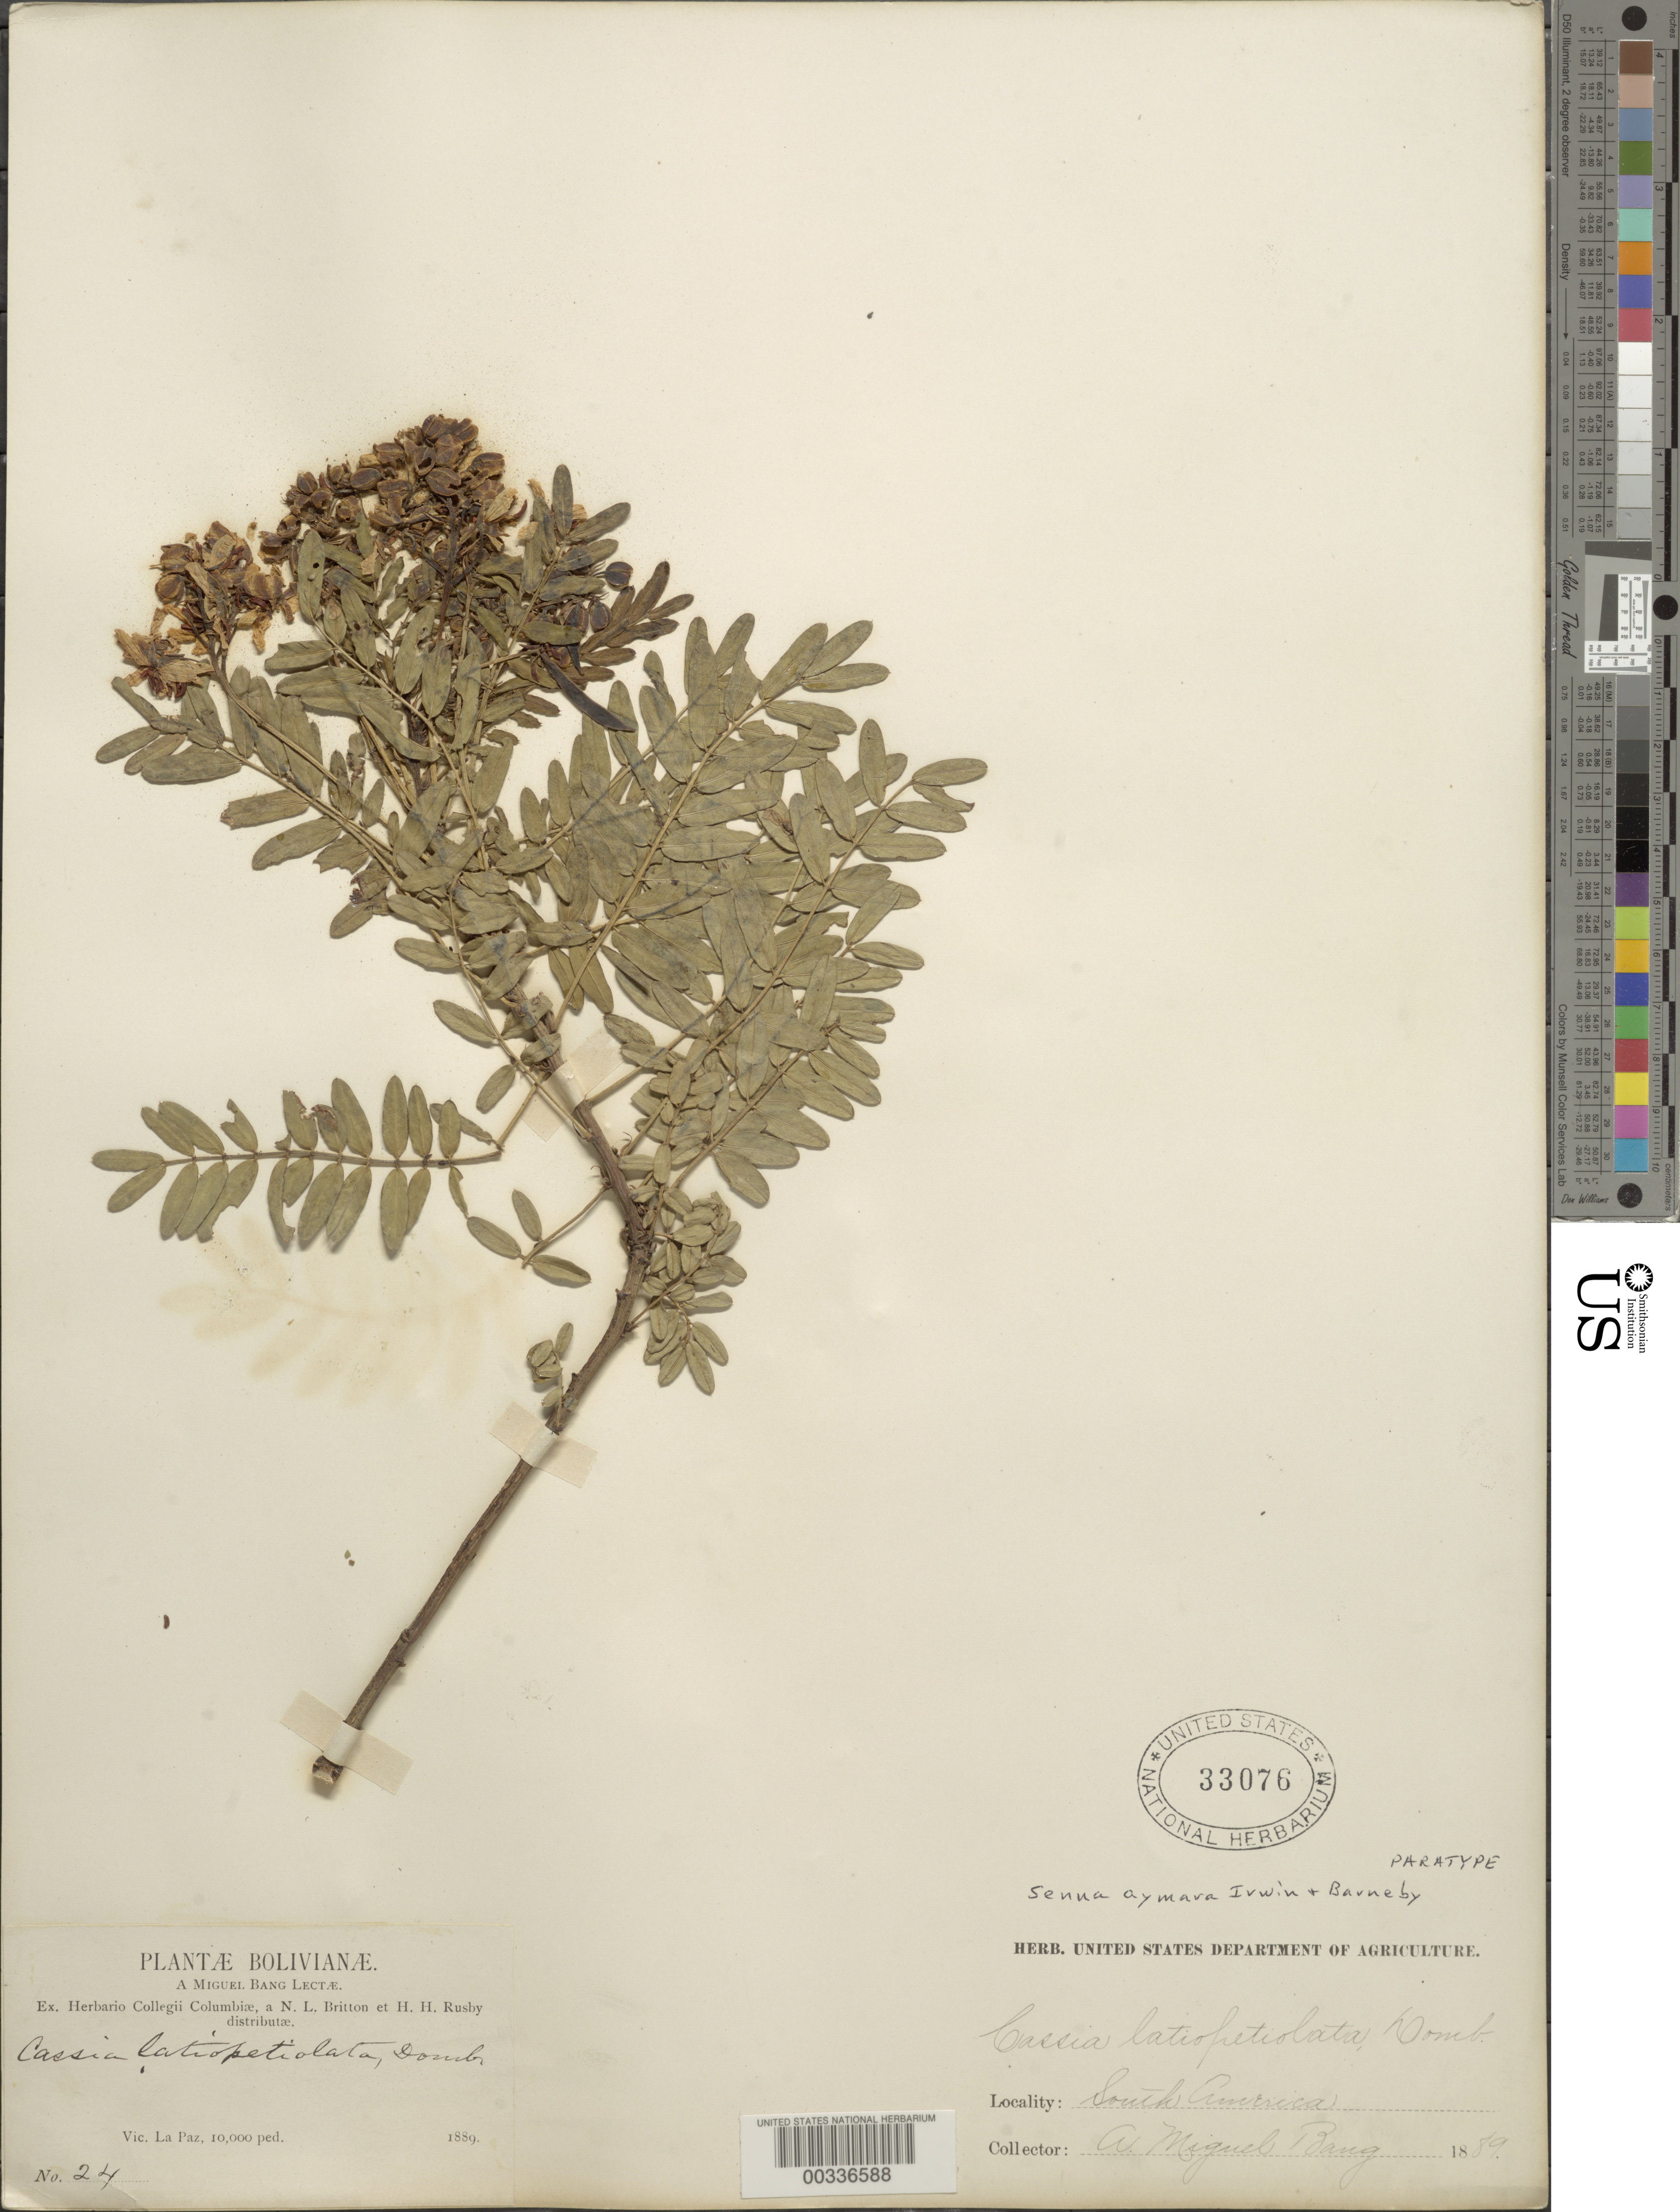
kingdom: Plantae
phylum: Tracheophyta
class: Magnoliopsida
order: Fabales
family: Fabaceae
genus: Senna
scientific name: Senna aymara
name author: H.S. Irwin & Barneby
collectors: M. Bang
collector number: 24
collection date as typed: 1889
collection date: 1889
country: Bolivia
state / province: La Paz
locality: Vicinity of La Paz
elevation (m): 3048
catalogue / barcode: US 33076